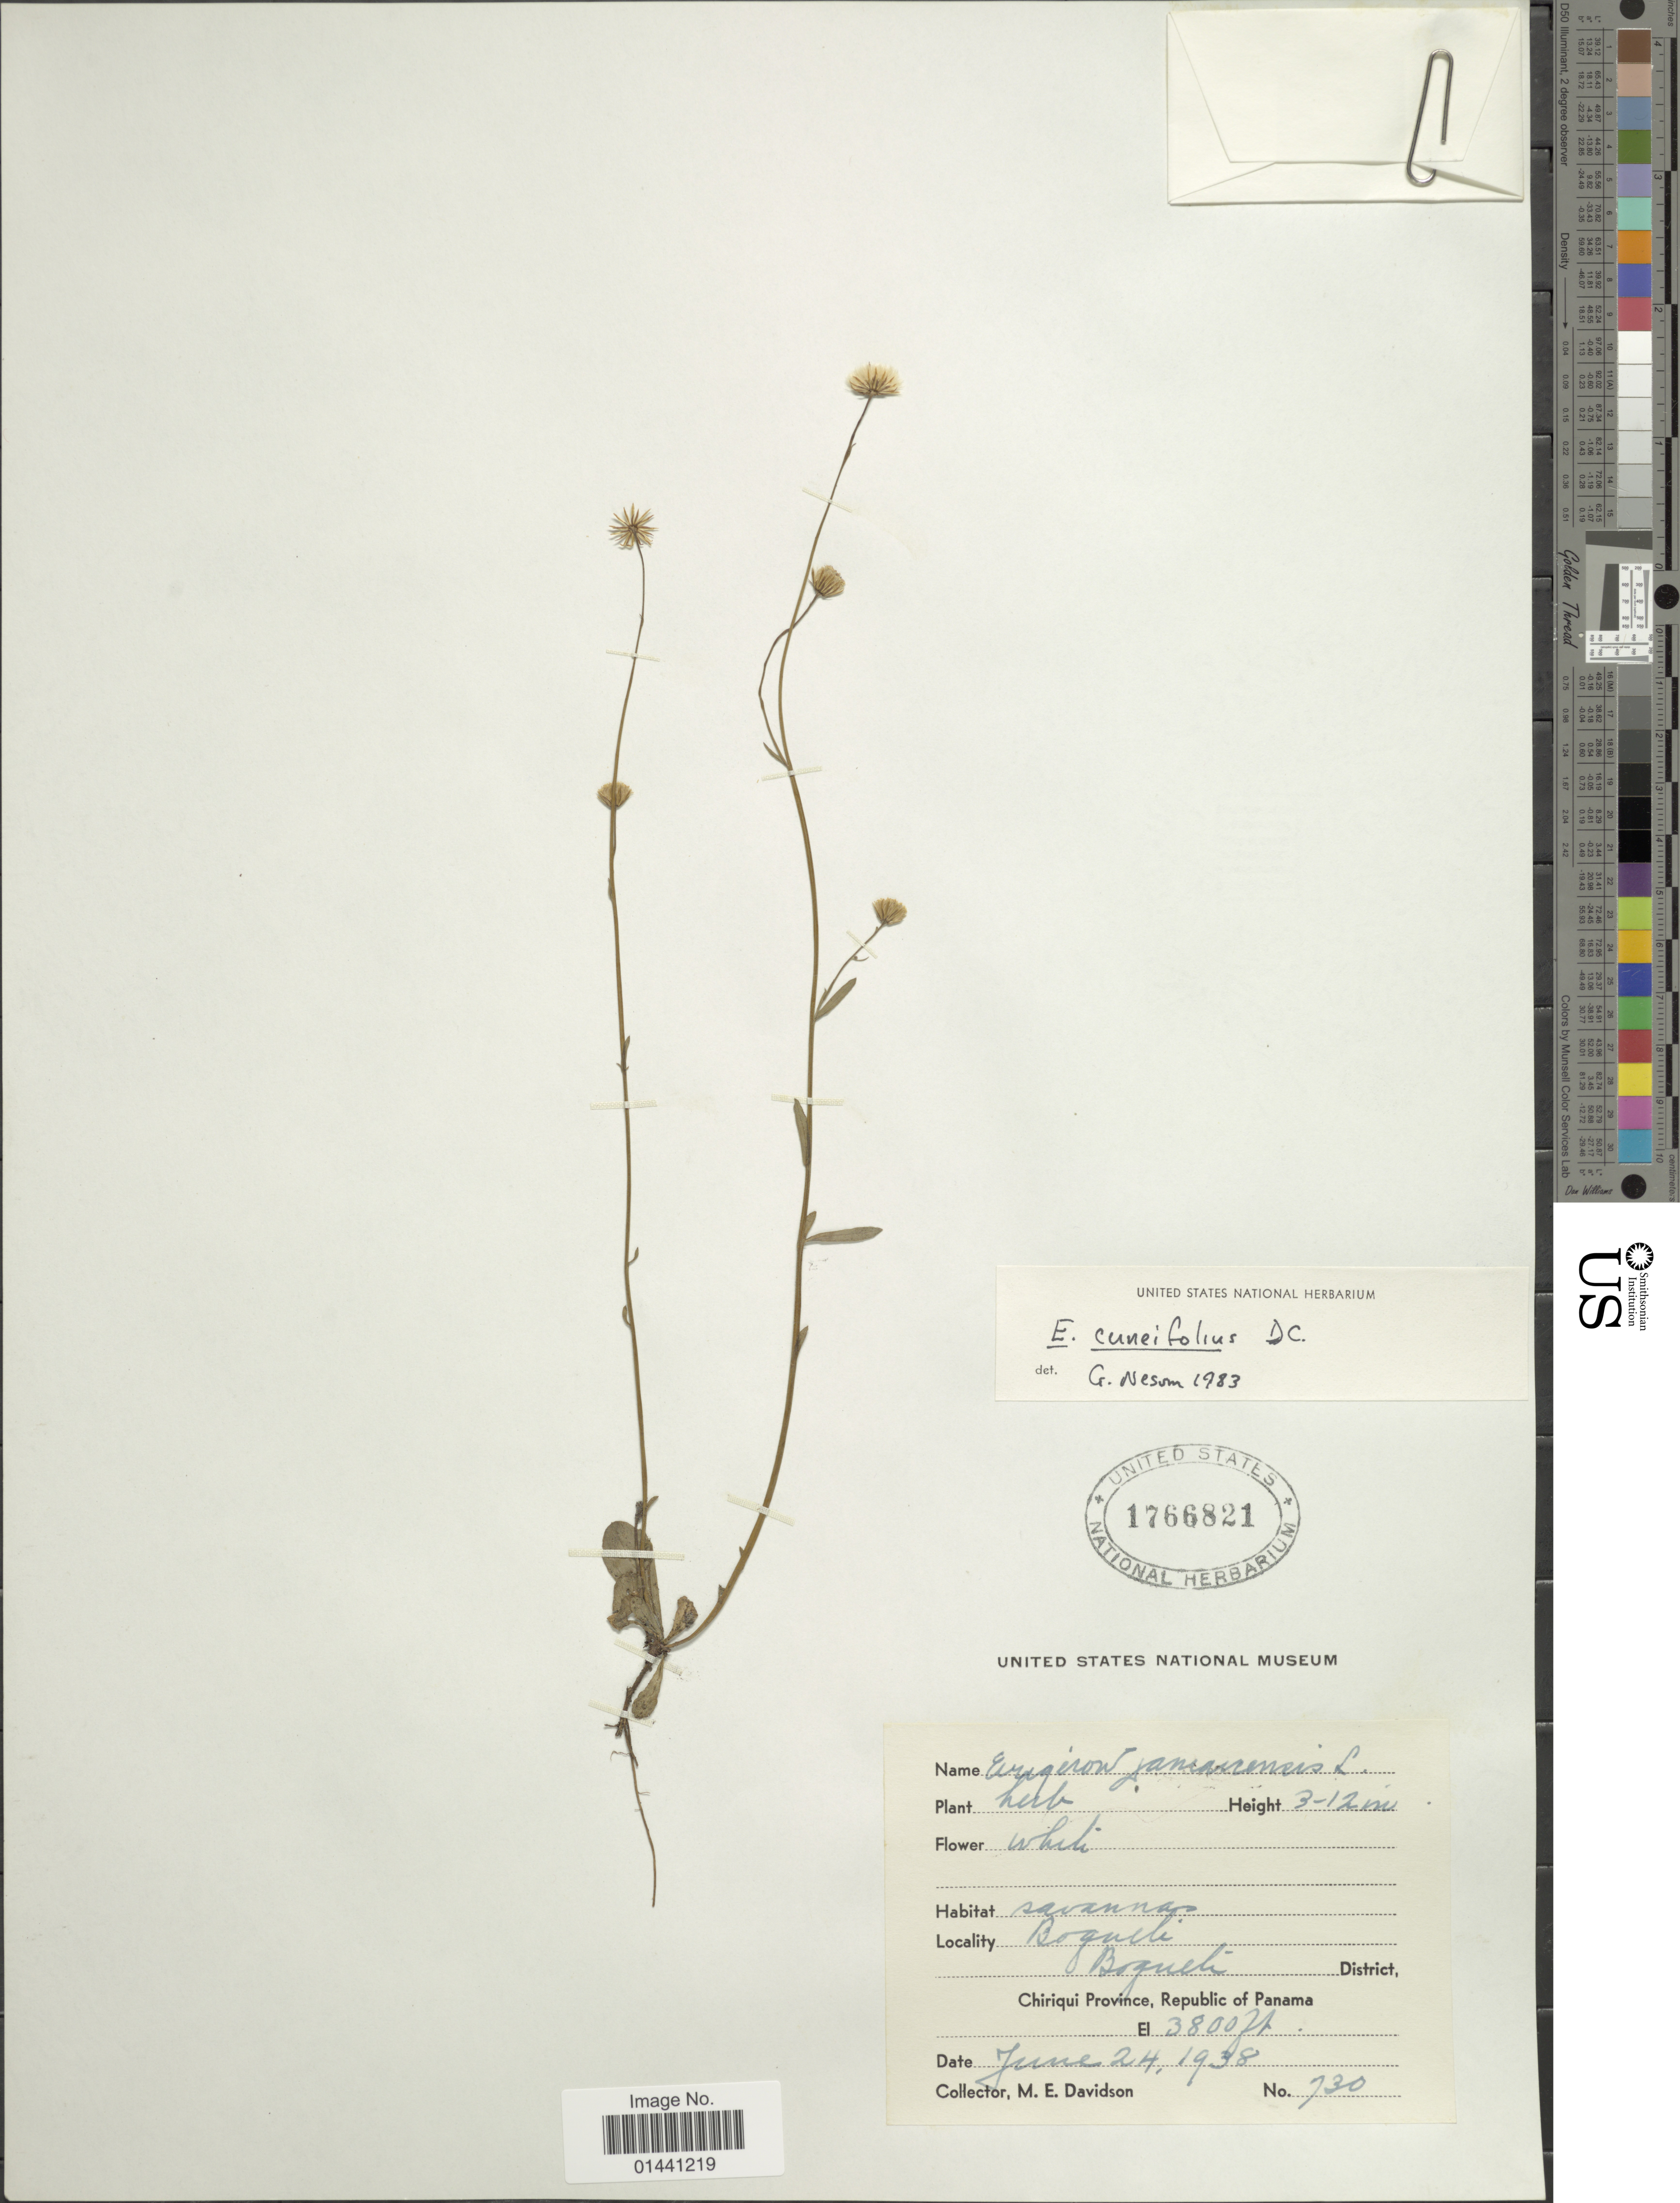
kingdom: Plantae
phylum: Tracheophyta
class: Magnoliopsida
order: Asterales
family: Asteraceae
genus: Erigeron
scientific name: Erigeron cuneifolius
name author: DC.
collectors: M. E. Davidson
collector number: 730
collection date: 1938-06-24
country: Panama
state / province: Chiriqui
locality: Savannas, Boquete, Boquete District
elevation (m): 1158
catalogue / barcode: US 1766821